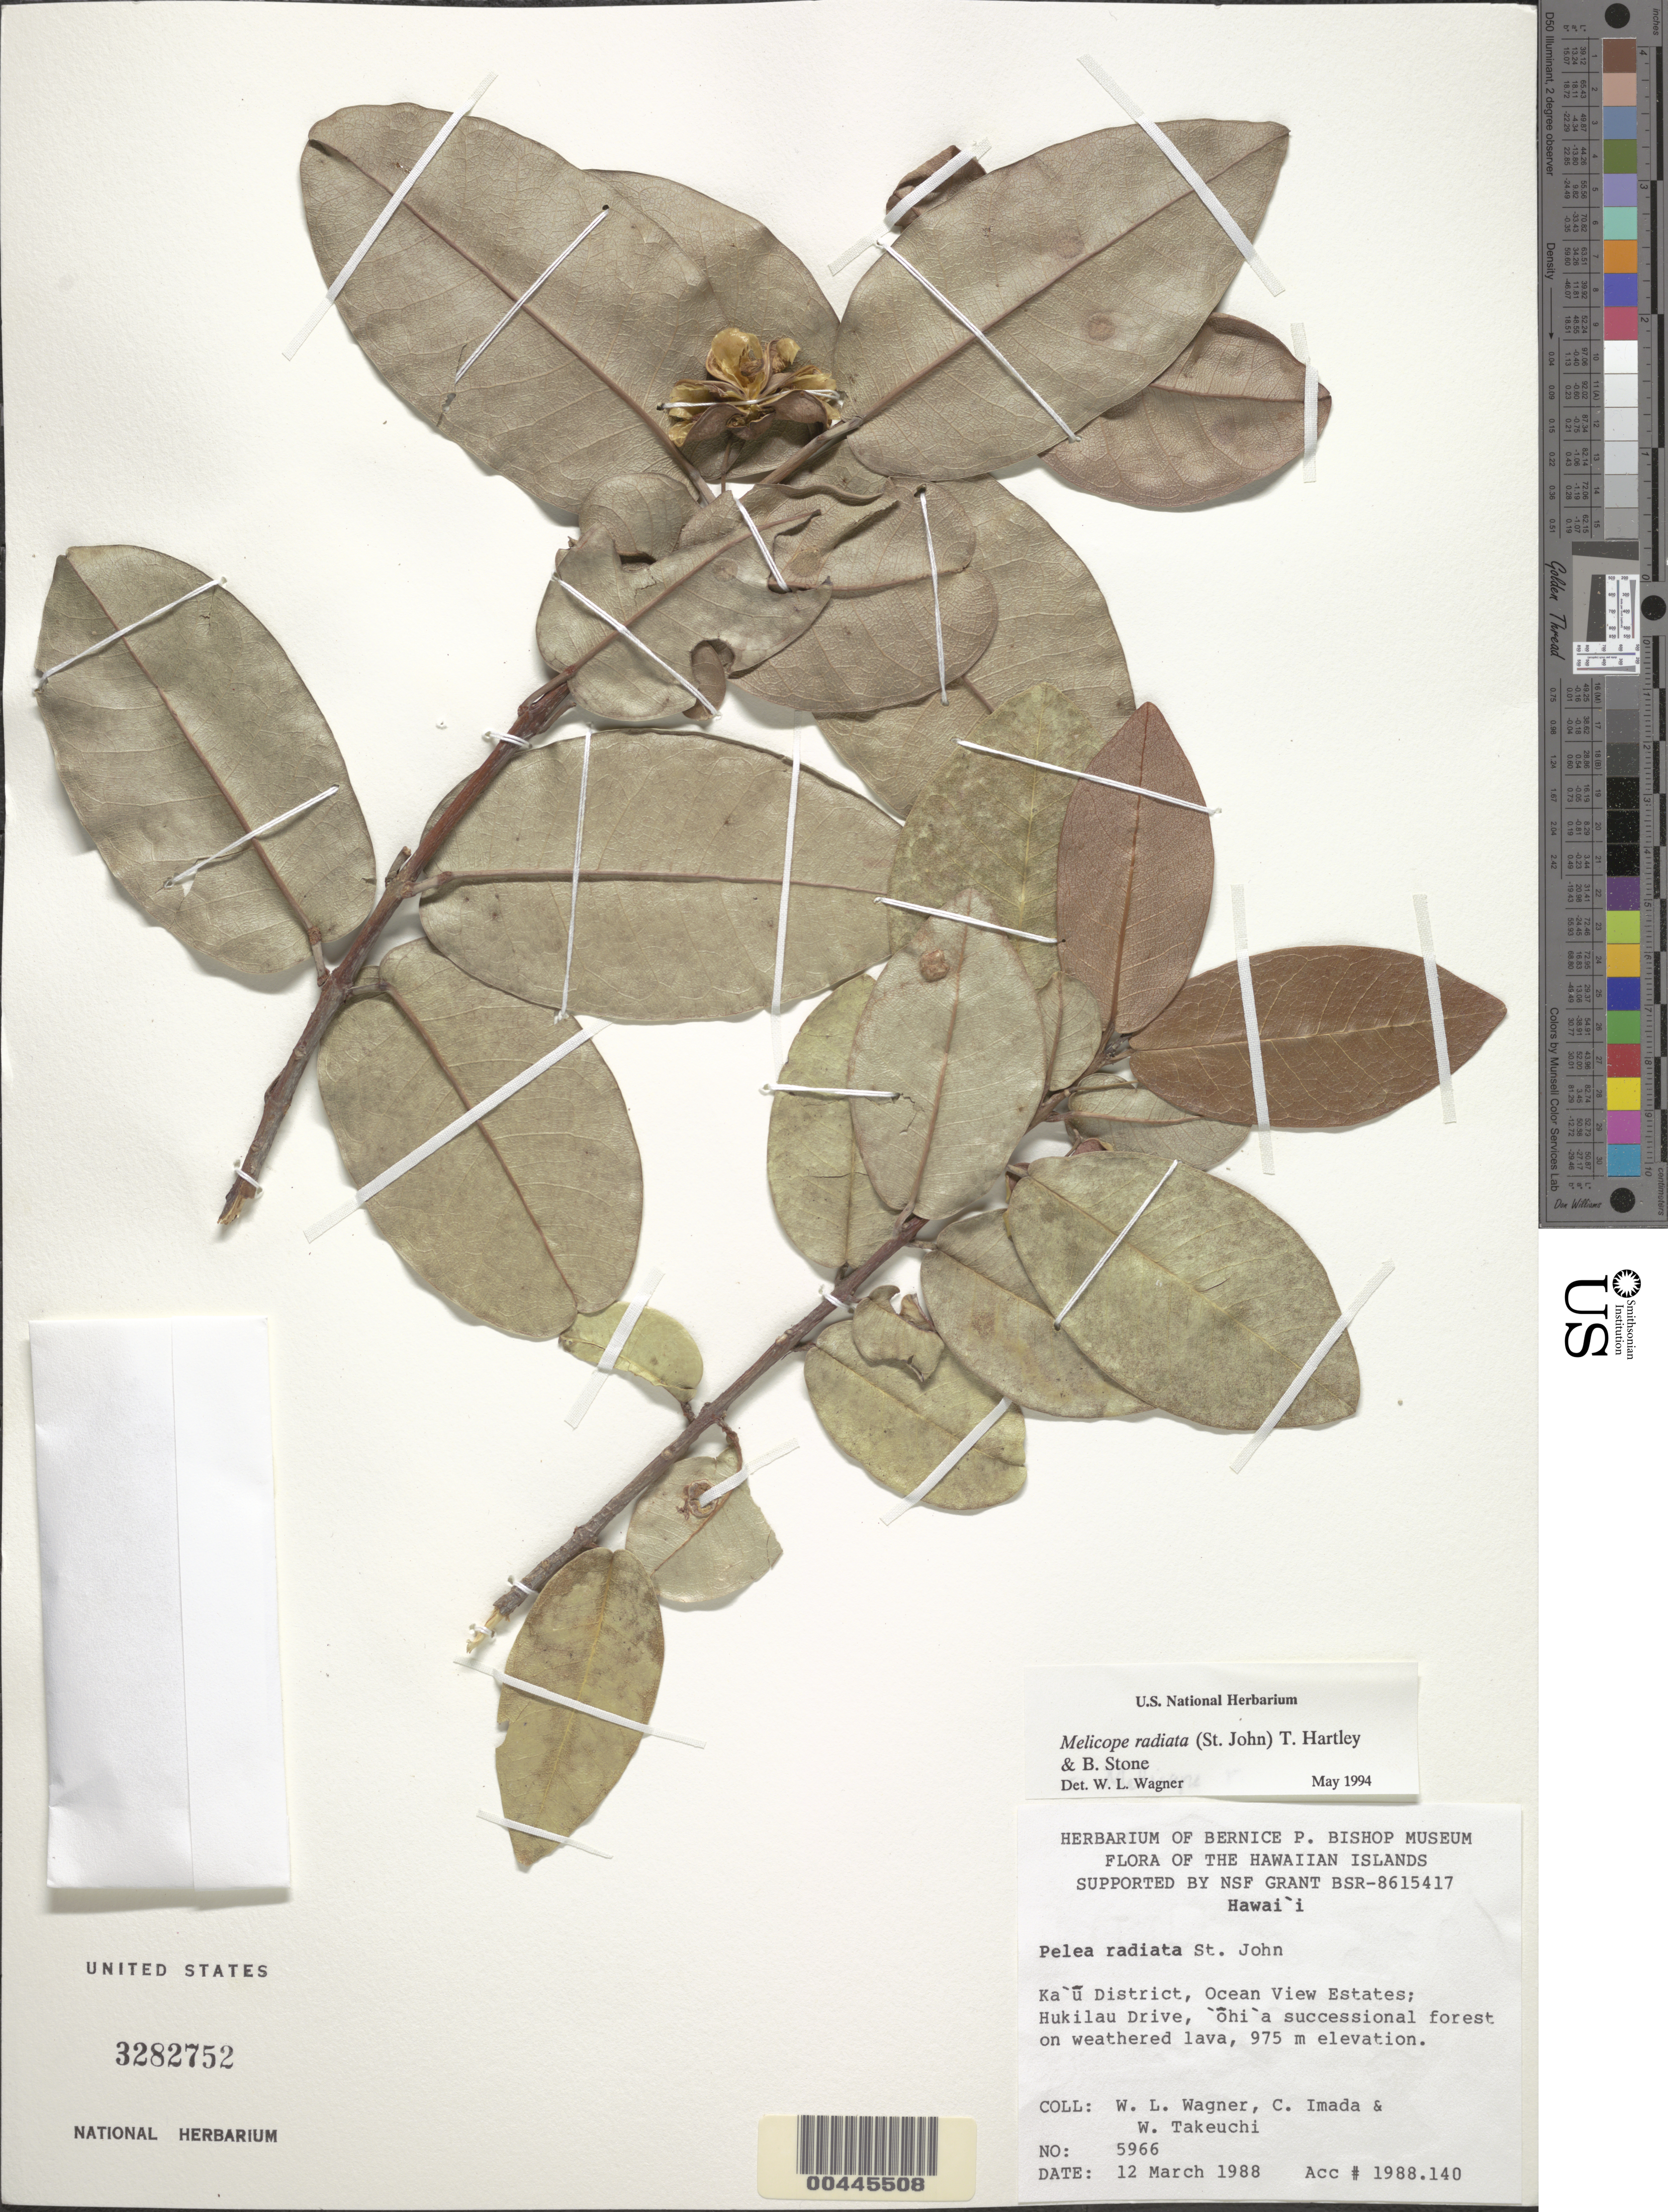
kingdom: Plantae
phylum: Tracheophyta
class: Magnoliopsida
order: Sapindales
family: Rutaceae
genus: Melicope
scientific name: Melicope radiata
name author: (H. St. John) T.G. Hartley & B.C. Stone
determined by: Wagner, W. L., (BOT), Smithsonian Institution - National Museum of Natural History (UNITED STATES)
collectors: W. L. Wagner, C. Imada & W. N. Takeuchi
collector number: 5966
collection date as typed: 12 Mar 1988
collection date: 1988-03-12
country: United States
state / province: Hawaii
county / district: Hawaii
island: Hawaii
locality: Kau District, Ocean View Estates, Hukilau Dr.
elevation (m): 975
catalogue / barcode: US 3282752